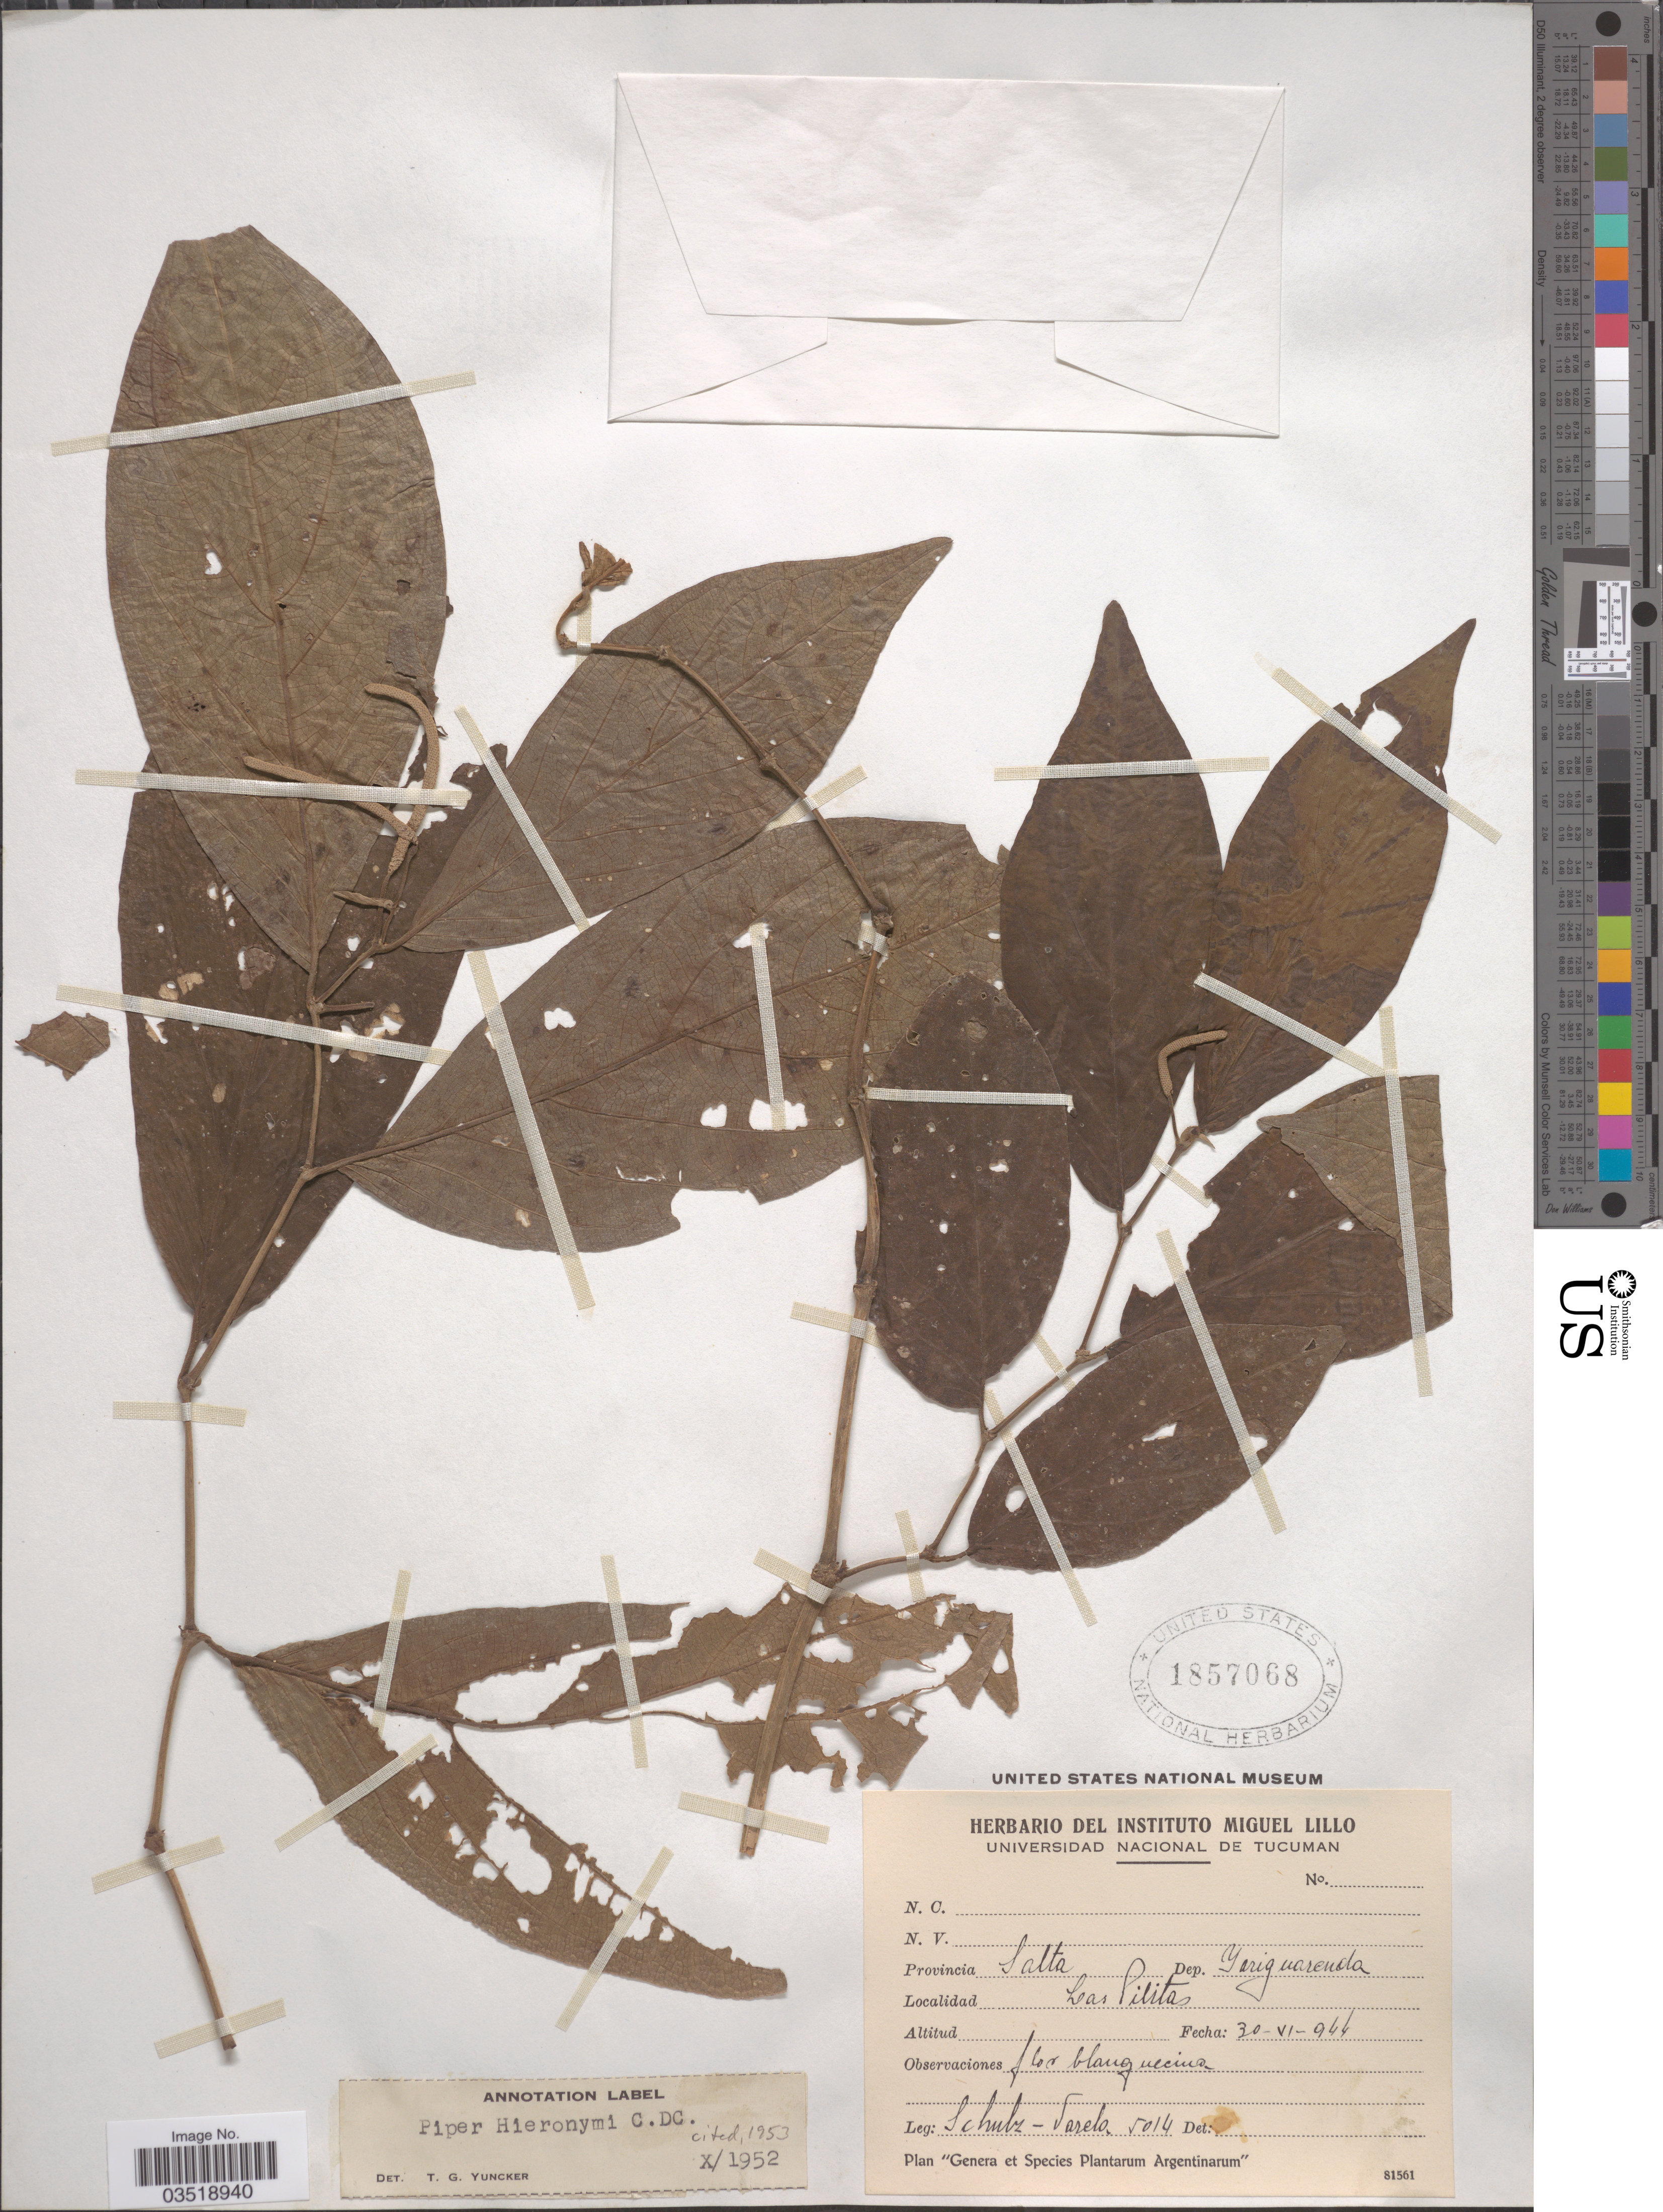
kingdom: Plantae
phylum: Tracheophyta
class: Magnoliopsida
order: Piperales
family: Piperaceae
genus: Piper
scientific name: Piper hieronymi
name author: C. DC.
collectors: Schulz-Varela, --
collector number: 5014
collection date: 1944-06-30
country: Argentina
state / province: Salta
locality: Dep. Yariguarenda. Las Piletas.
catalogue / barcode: US 1857068